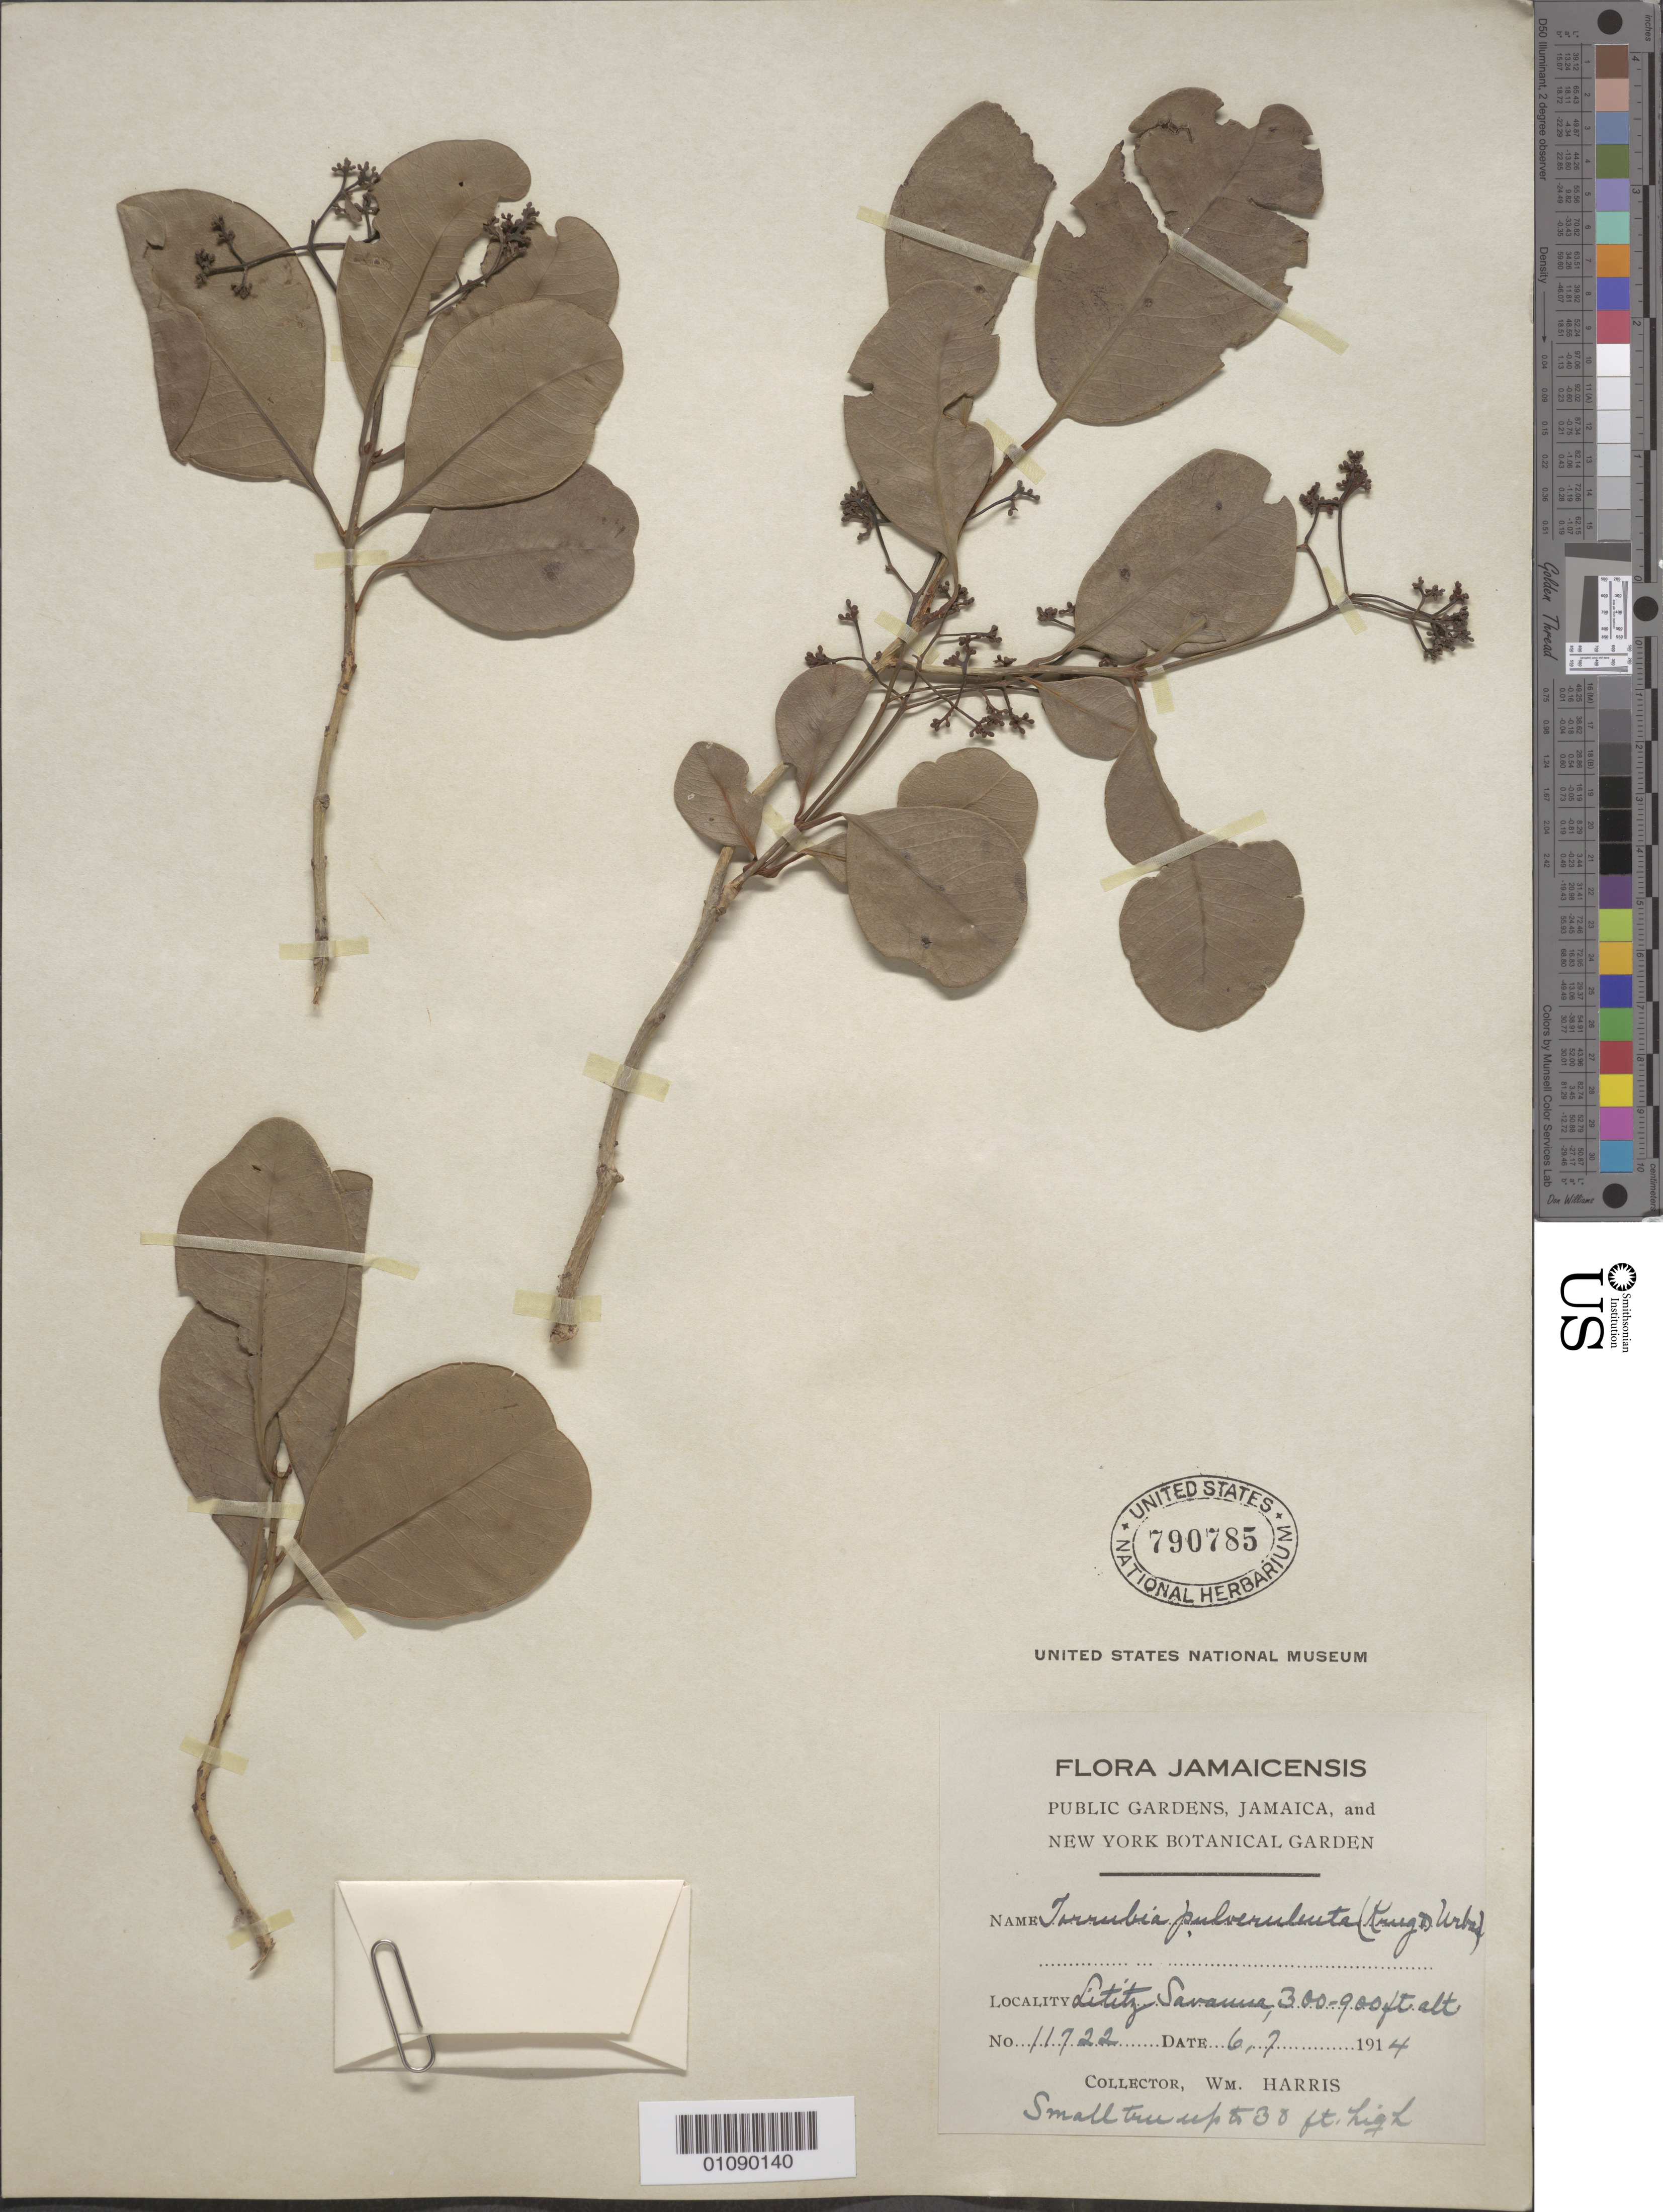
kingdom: Plantae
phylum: Tracheophyta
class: Magnoliopsida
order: Caryophyllales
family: Nyctaginaceae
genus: Guapira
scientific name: Guapira obtusata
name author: (Jacq.) Little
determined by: Strong, Mark T., (BOT), Smithsonian Institution - National Museum of Natural History (UNITED STATES)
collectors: W. Harris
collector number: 11722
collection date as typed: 06 Jul 1914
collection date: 1914-07-06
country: Jamaica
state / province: Manchester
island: Jamaica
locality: Lititz Savanna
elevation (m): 91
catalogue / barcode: US 790785